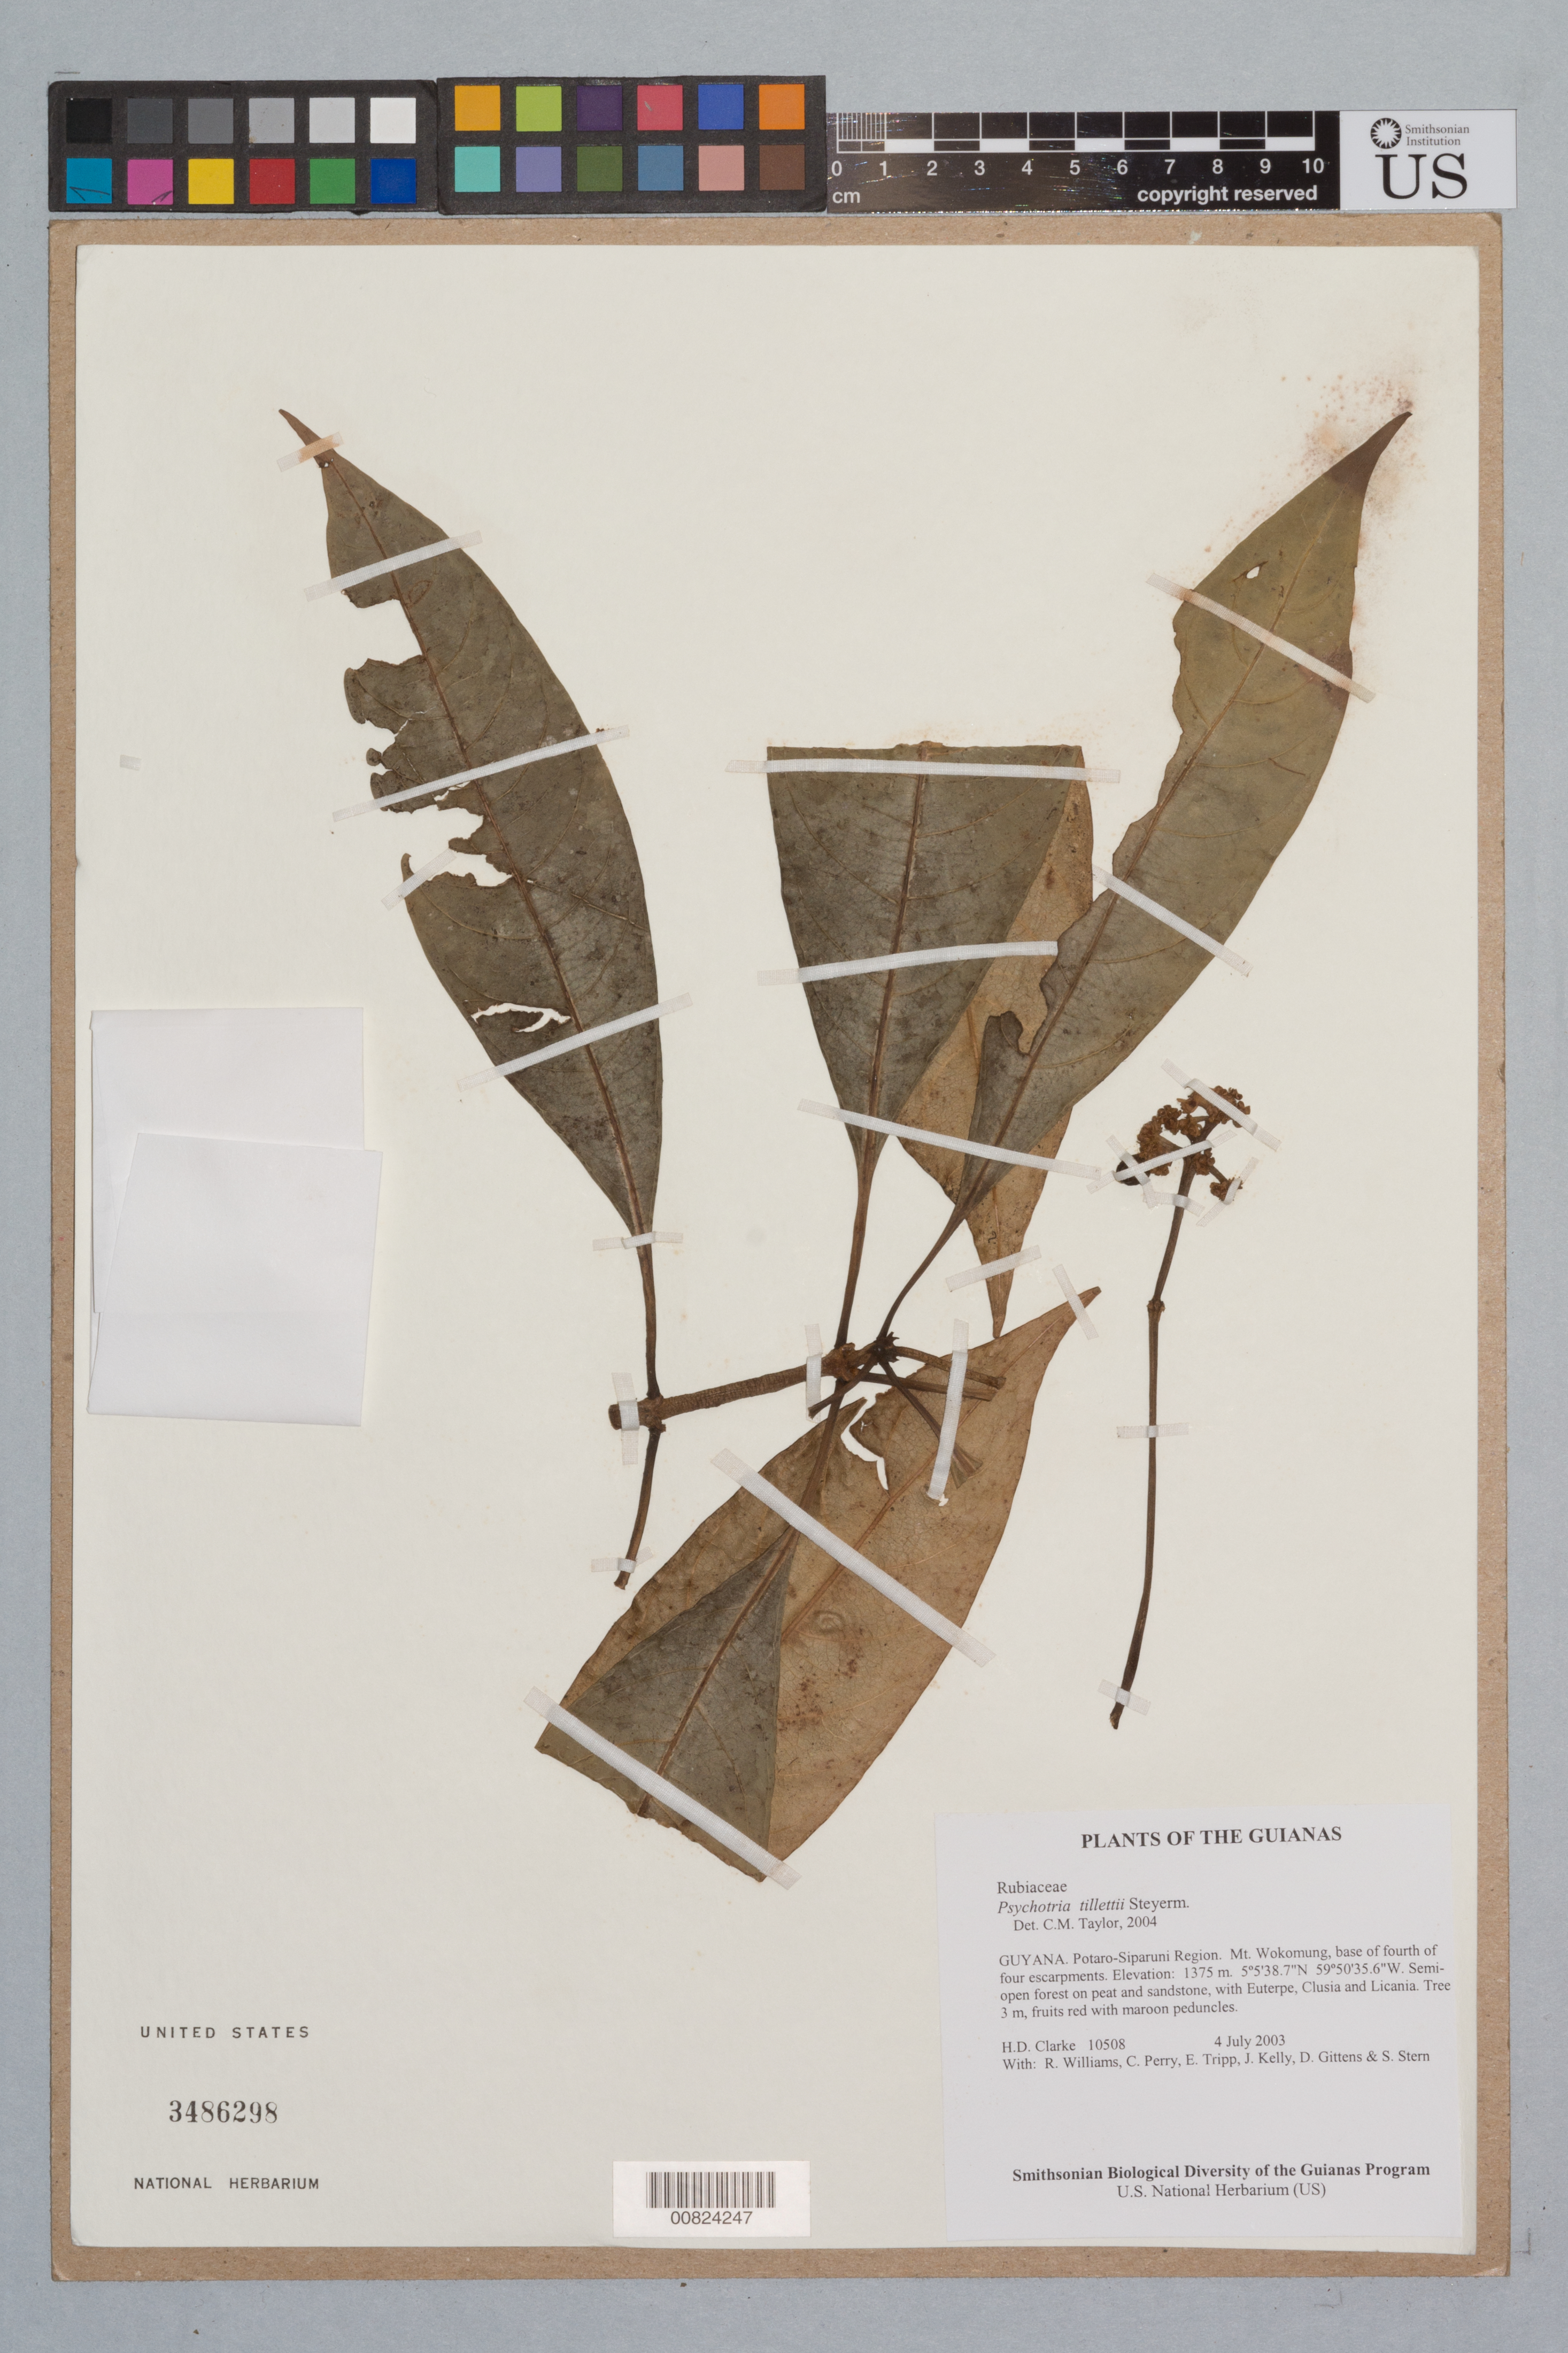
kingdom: Plantae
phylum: Tracheophyta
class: Magnoliopsida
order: Gentianales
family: Rubiaceae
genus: Psychotria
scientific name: Psychotria tillettii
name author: Steyerm.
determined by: Taylor, Charlotte M.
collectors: H. D. Clarke, R. Williams, C. Perry, E. Tripp, J. Kelly, D. Gittens & S. R. Stern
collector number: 10508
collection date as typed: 4 July 2003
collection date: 2003-07-04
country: Guyana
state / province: Potaro-Siparuni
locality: Mt. Wokomung, base of fourth of four escarpments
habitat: Semi-open forest on peat and sandstone, with Euterpe, Clusia and Licania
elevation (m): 1375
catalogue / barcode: US 3486298